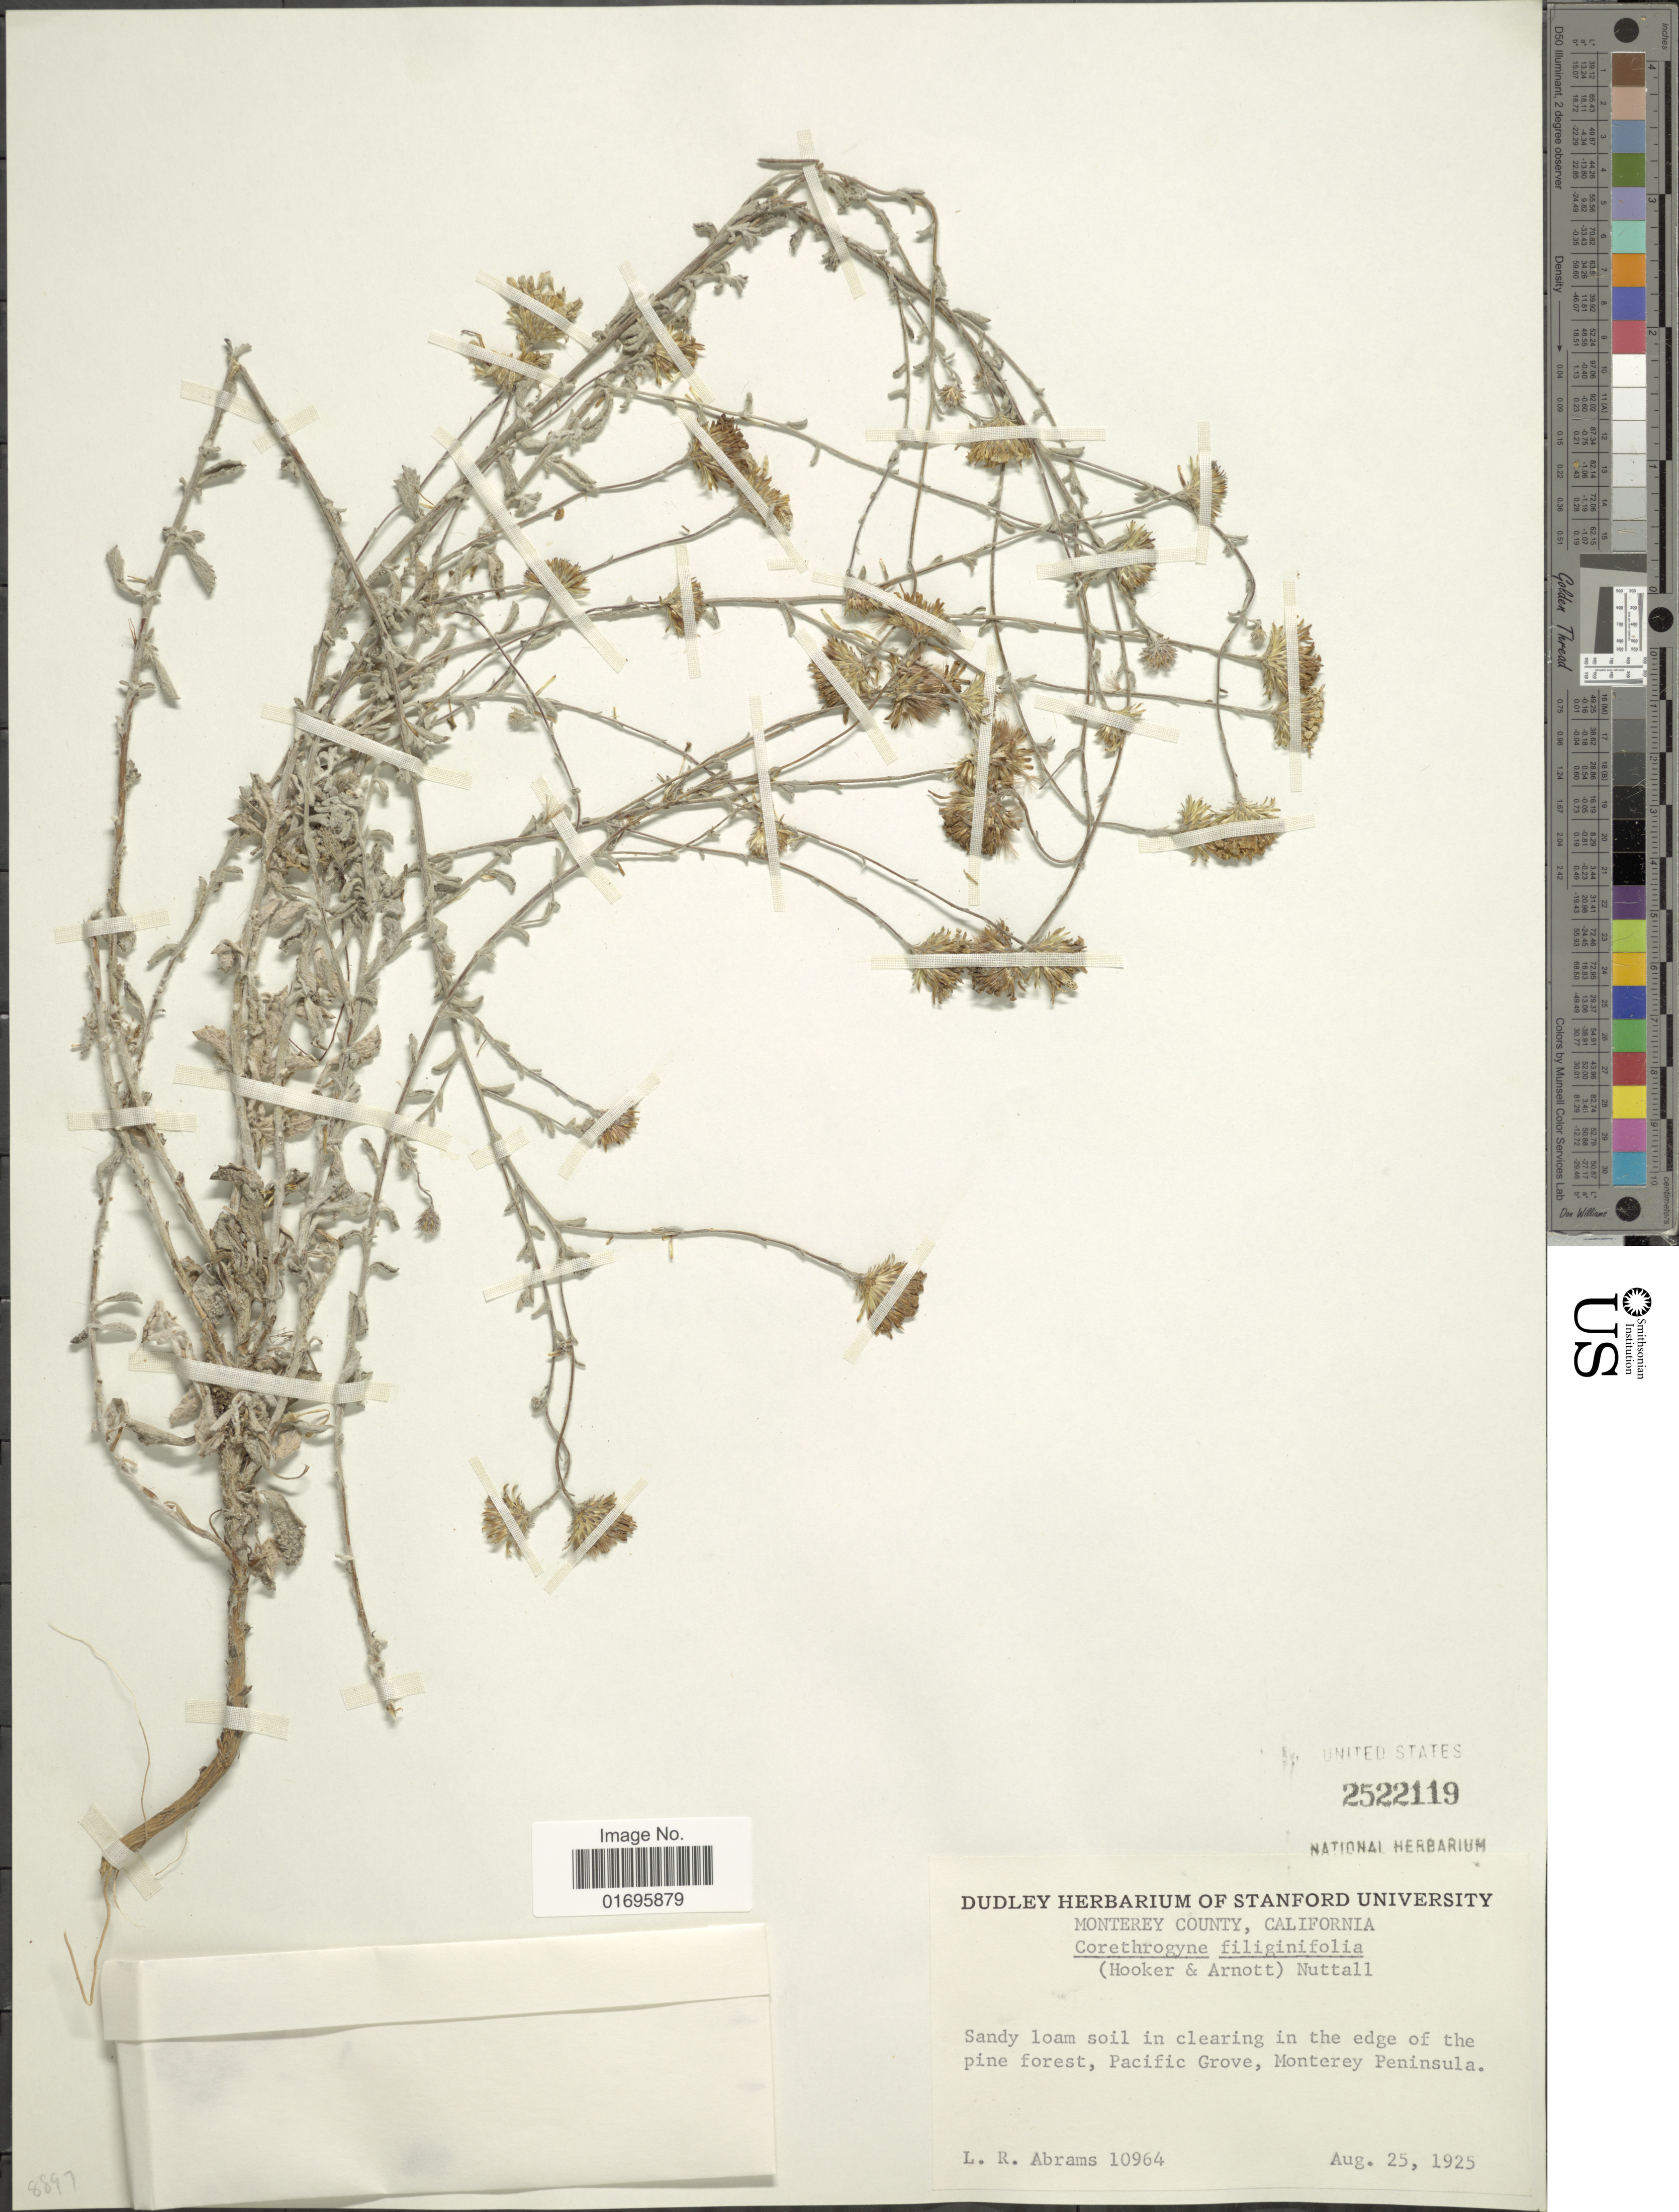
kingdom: Plantae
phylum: Tracheophyta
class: Magnoliopsida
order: Asterales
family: Asteraceae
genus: Corethrogyne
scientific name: Corethrogyne filaginifolia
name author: (Hook. & Arn.) Nutt.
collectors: L. Abrams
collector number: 10964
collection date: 1925-08-25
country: United States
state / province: California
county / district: Monterey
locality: Monterey County, California. Sandy loam soil in clearing in the edge of the pine forest, Pacific Grove, Monterey Peninsula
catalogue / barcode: US 2522119